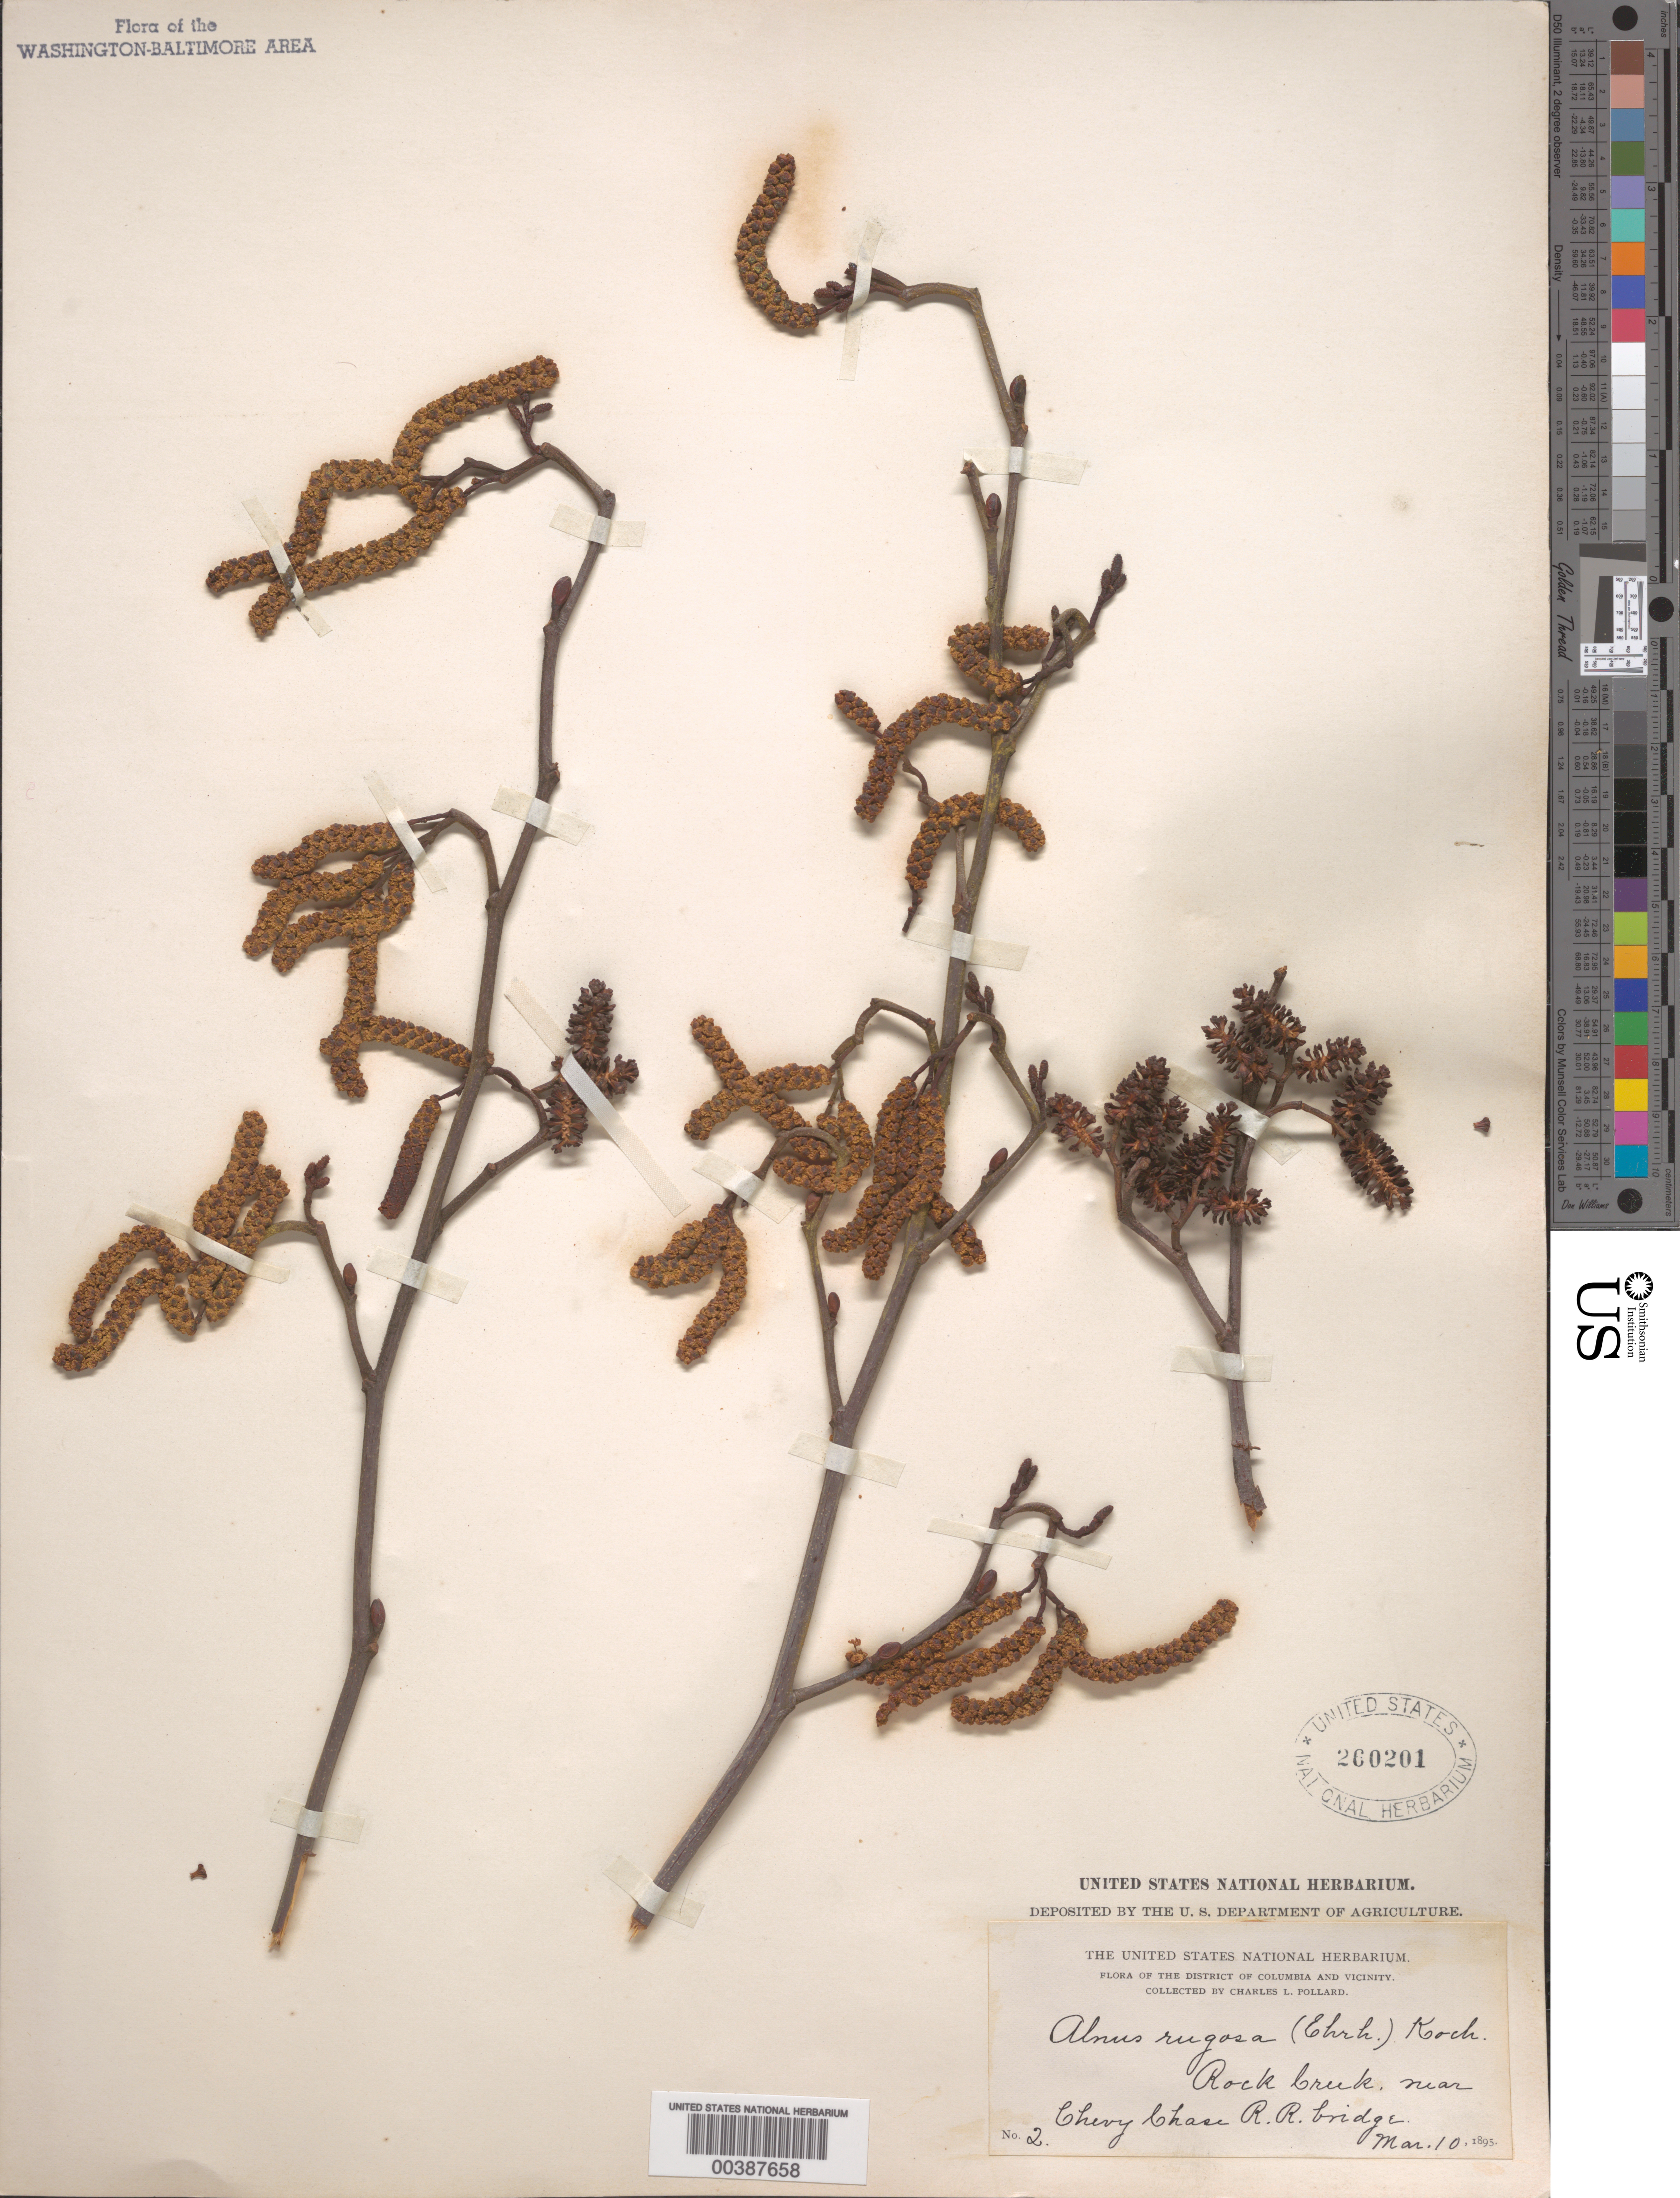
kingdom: Plantae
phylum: Tracheophyta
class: Magnoliopsida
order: Fagales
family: Betulaceae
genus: Alnus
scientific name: Alnus serrulata var. vulgaris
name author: Fernald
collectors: C. L. Pollard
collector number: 2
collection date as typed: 10 Mar 1895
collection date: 1895-03-10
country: United States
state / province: District of Columbia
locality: Rock Creek near Chevy Chase Railroad Bridge Rock Creek Park & vicinity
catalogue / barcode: US 260201